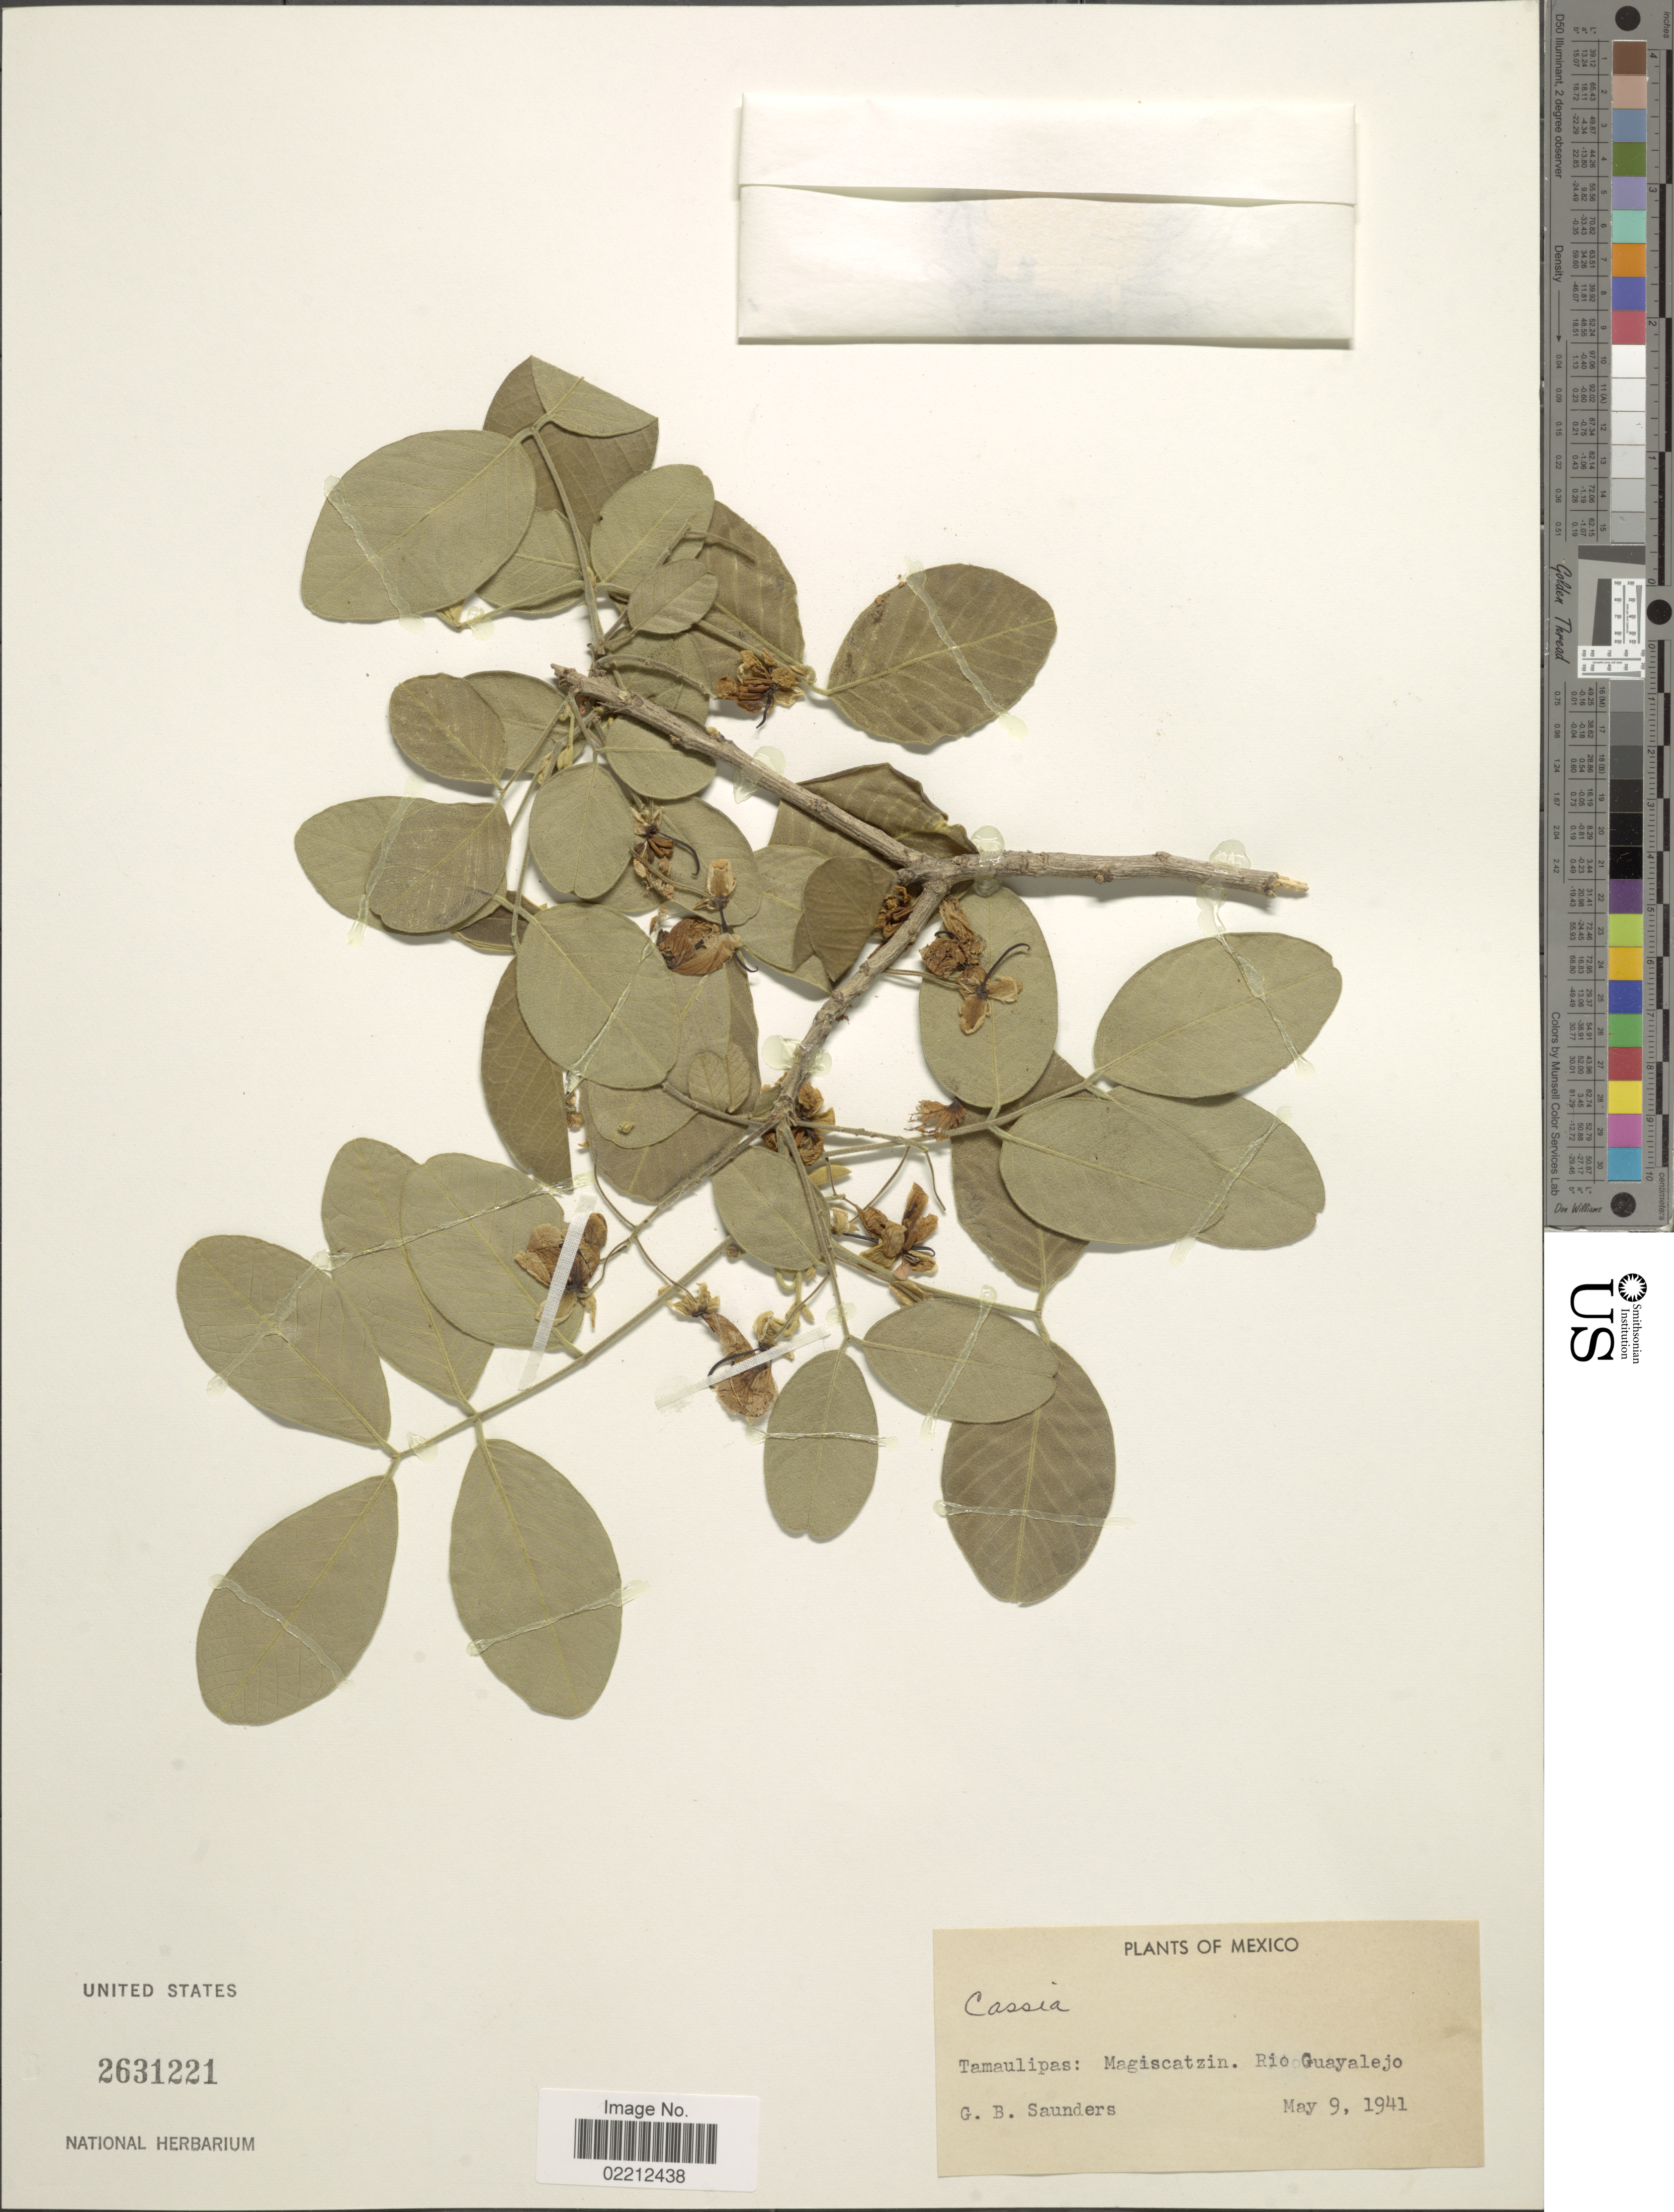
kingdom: Plantae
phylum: Tracheophyta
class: Magnoliopsida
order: Fabales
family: Fabaceae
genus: Senna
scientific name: Senna emarginata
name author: L.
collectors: G. B. Saunders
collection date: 1941-04-09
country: Mexico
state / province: Tamaulipas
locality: Tamaulipas: Magiscatzin. Rio Guayalejo.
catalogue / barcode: US 2631221